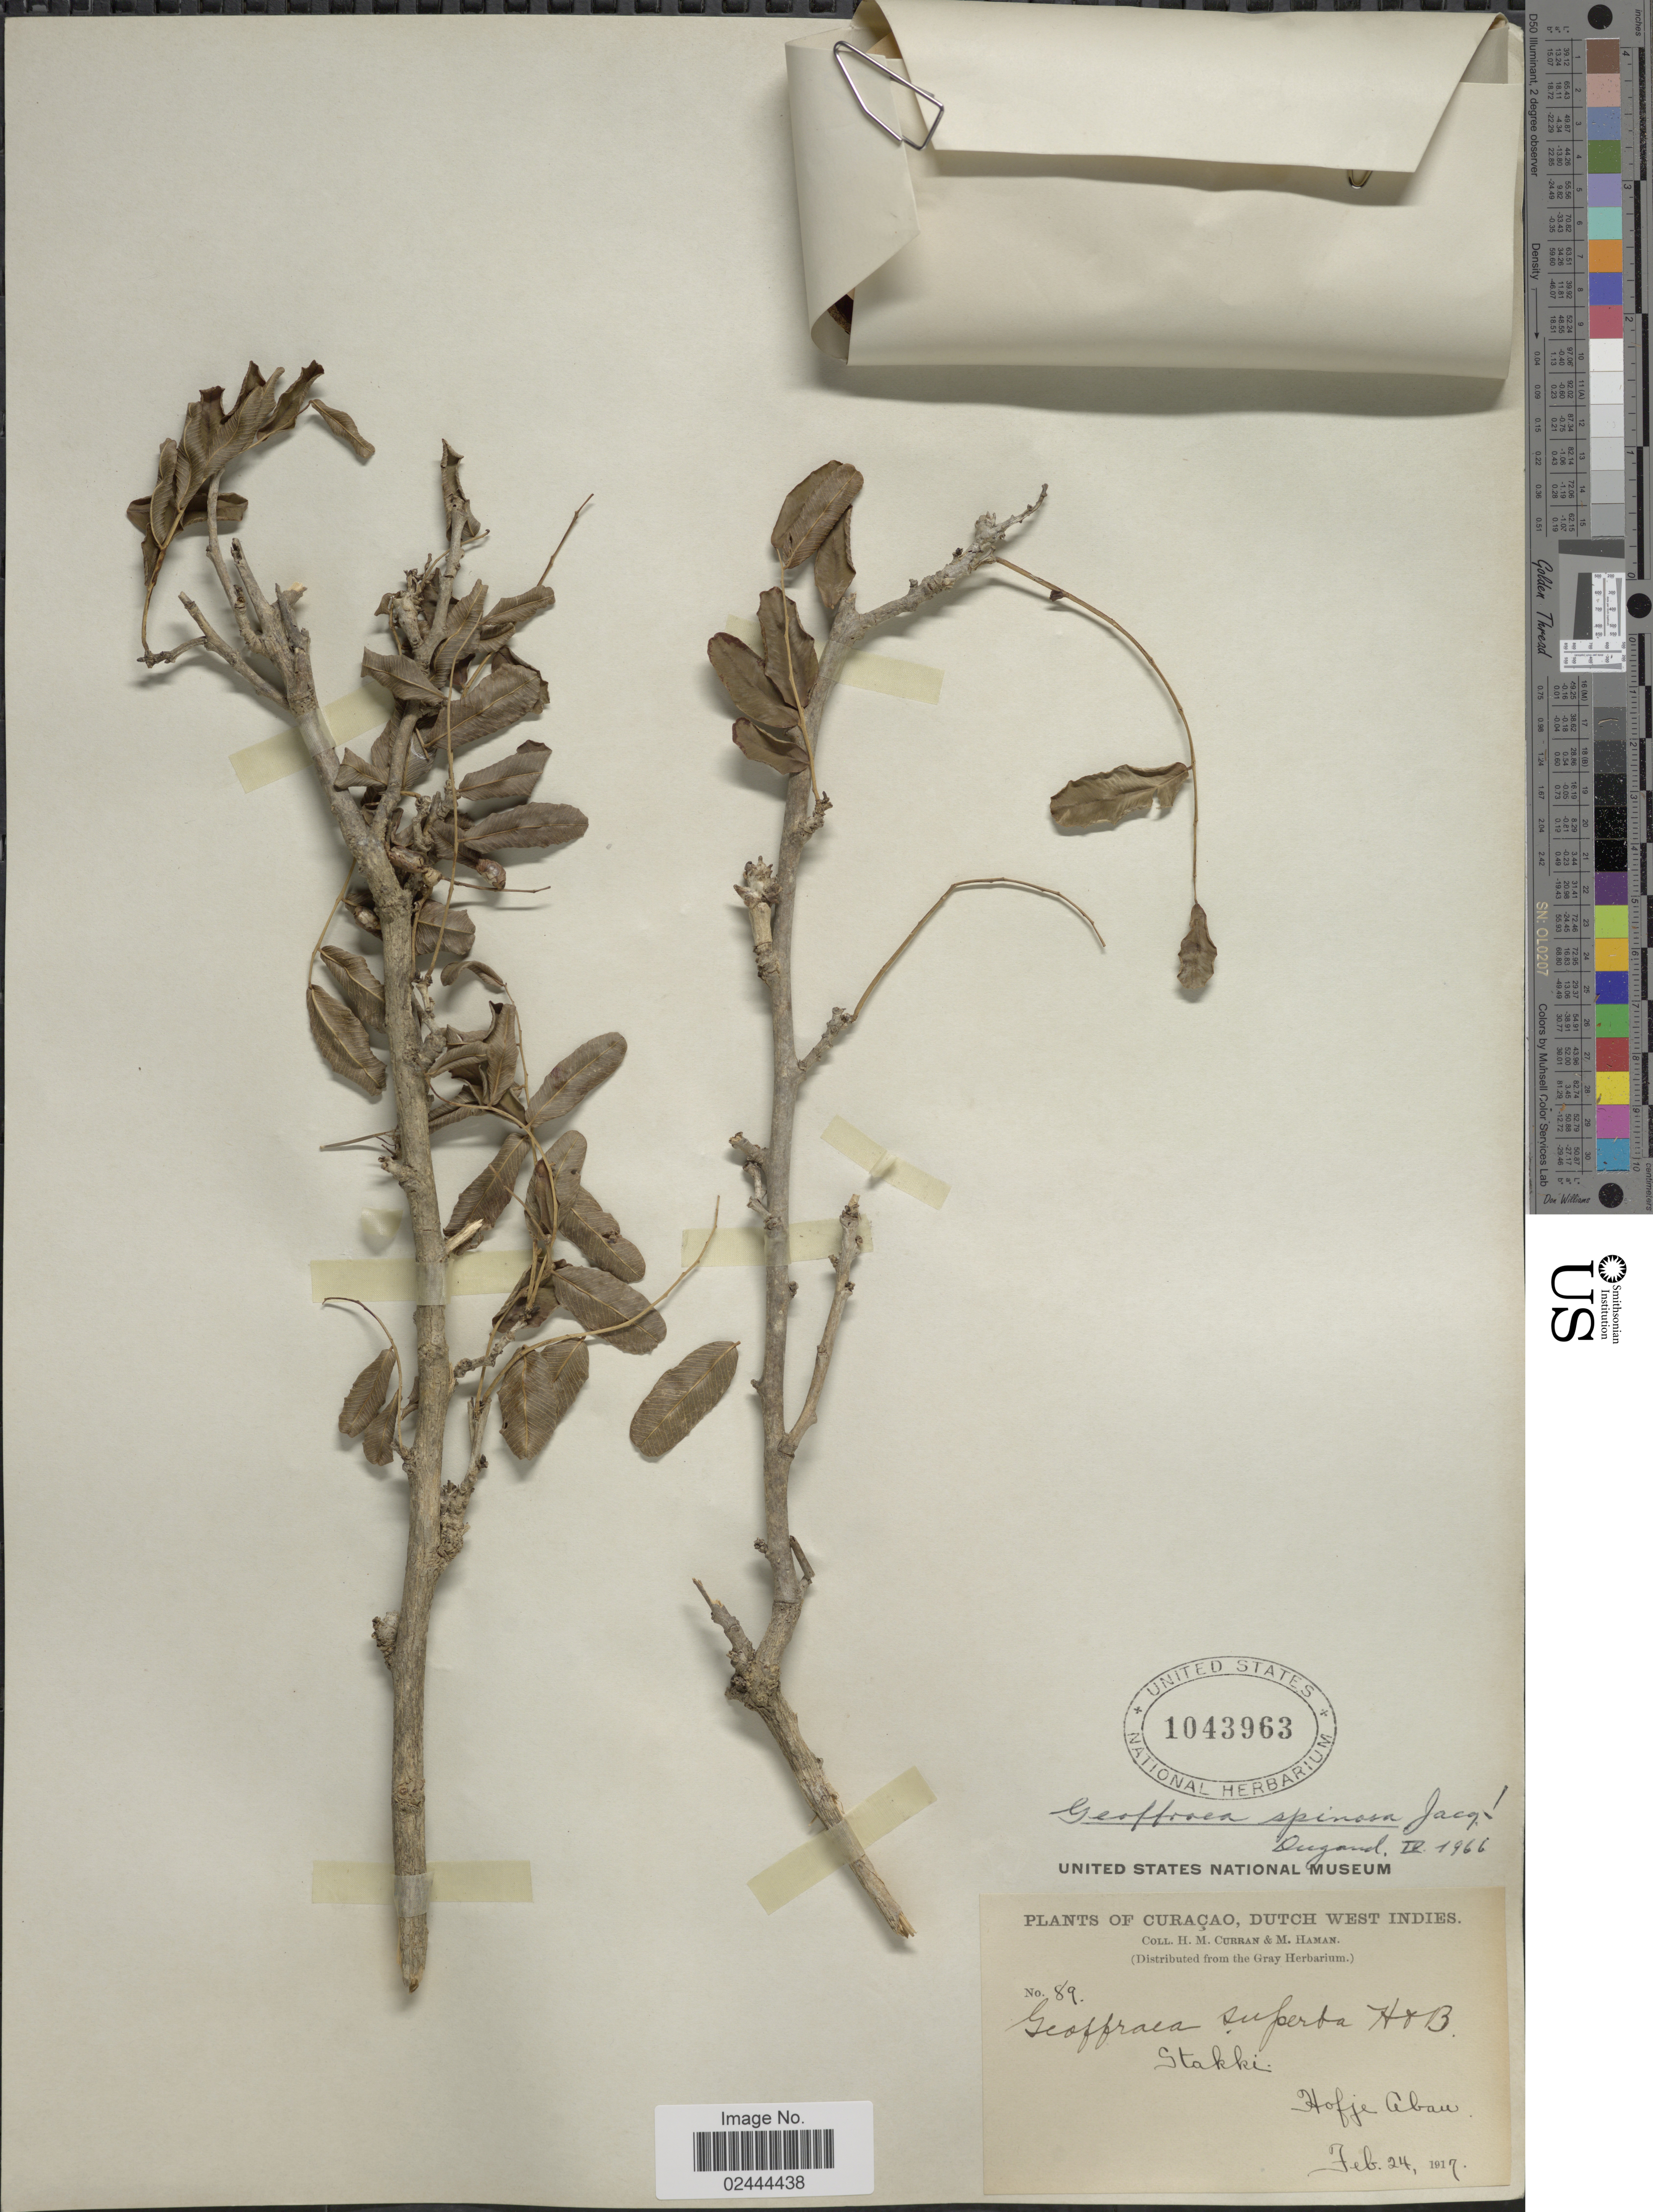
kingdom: Plantae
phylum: Tracheophyta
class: Magnoliopsida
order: Fabales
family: Fabaceae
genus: Geoffroea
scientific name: Geoffroea spinosa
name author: Jacq.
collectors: H. M. Curran & M. Haman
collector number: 89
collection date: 1917-02-24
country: Curaçao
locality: Dutch West Indies, Hofje Abau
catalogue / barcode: US 1043963